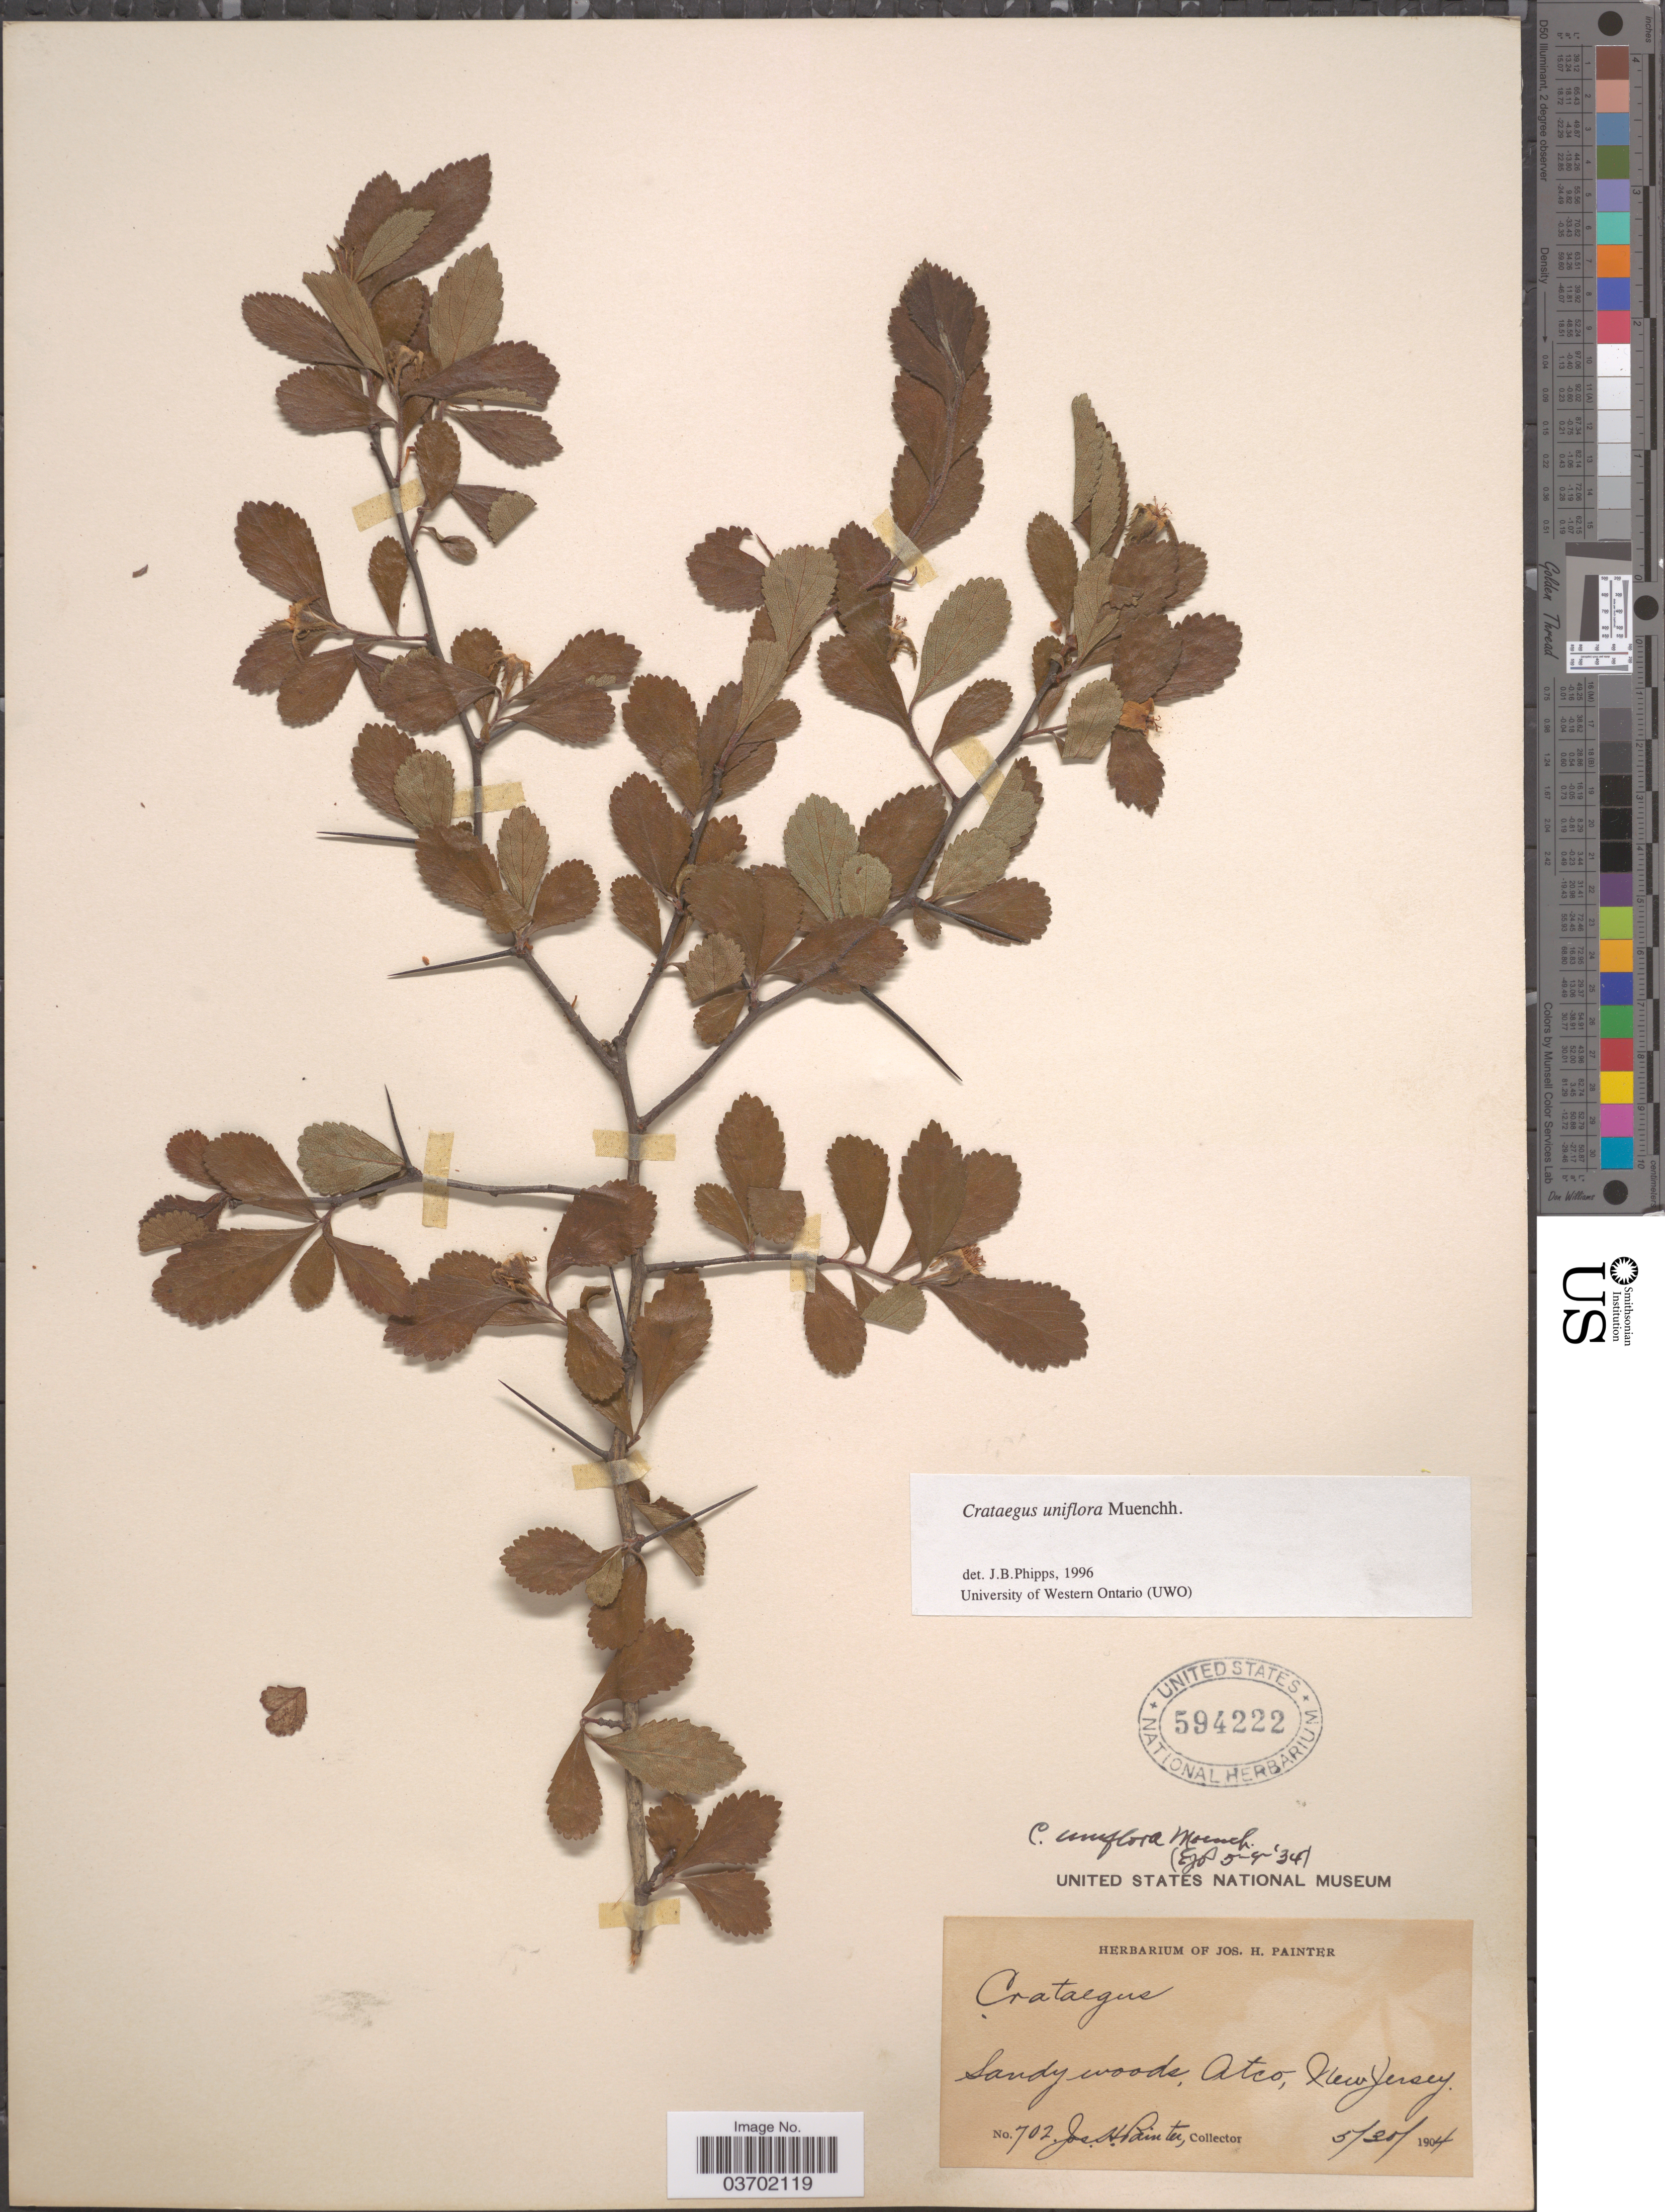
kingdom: Plantae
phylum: Tracheophyta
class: Magnoliopsida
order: Rosales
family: Rosaceae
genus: Crataegus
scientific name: Crataegus uniflora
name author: Münchh.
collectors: J. H. Painter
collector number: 702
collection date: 1904-05-30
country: United States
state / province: New Jersey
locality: Atco.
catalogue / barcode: US 594222